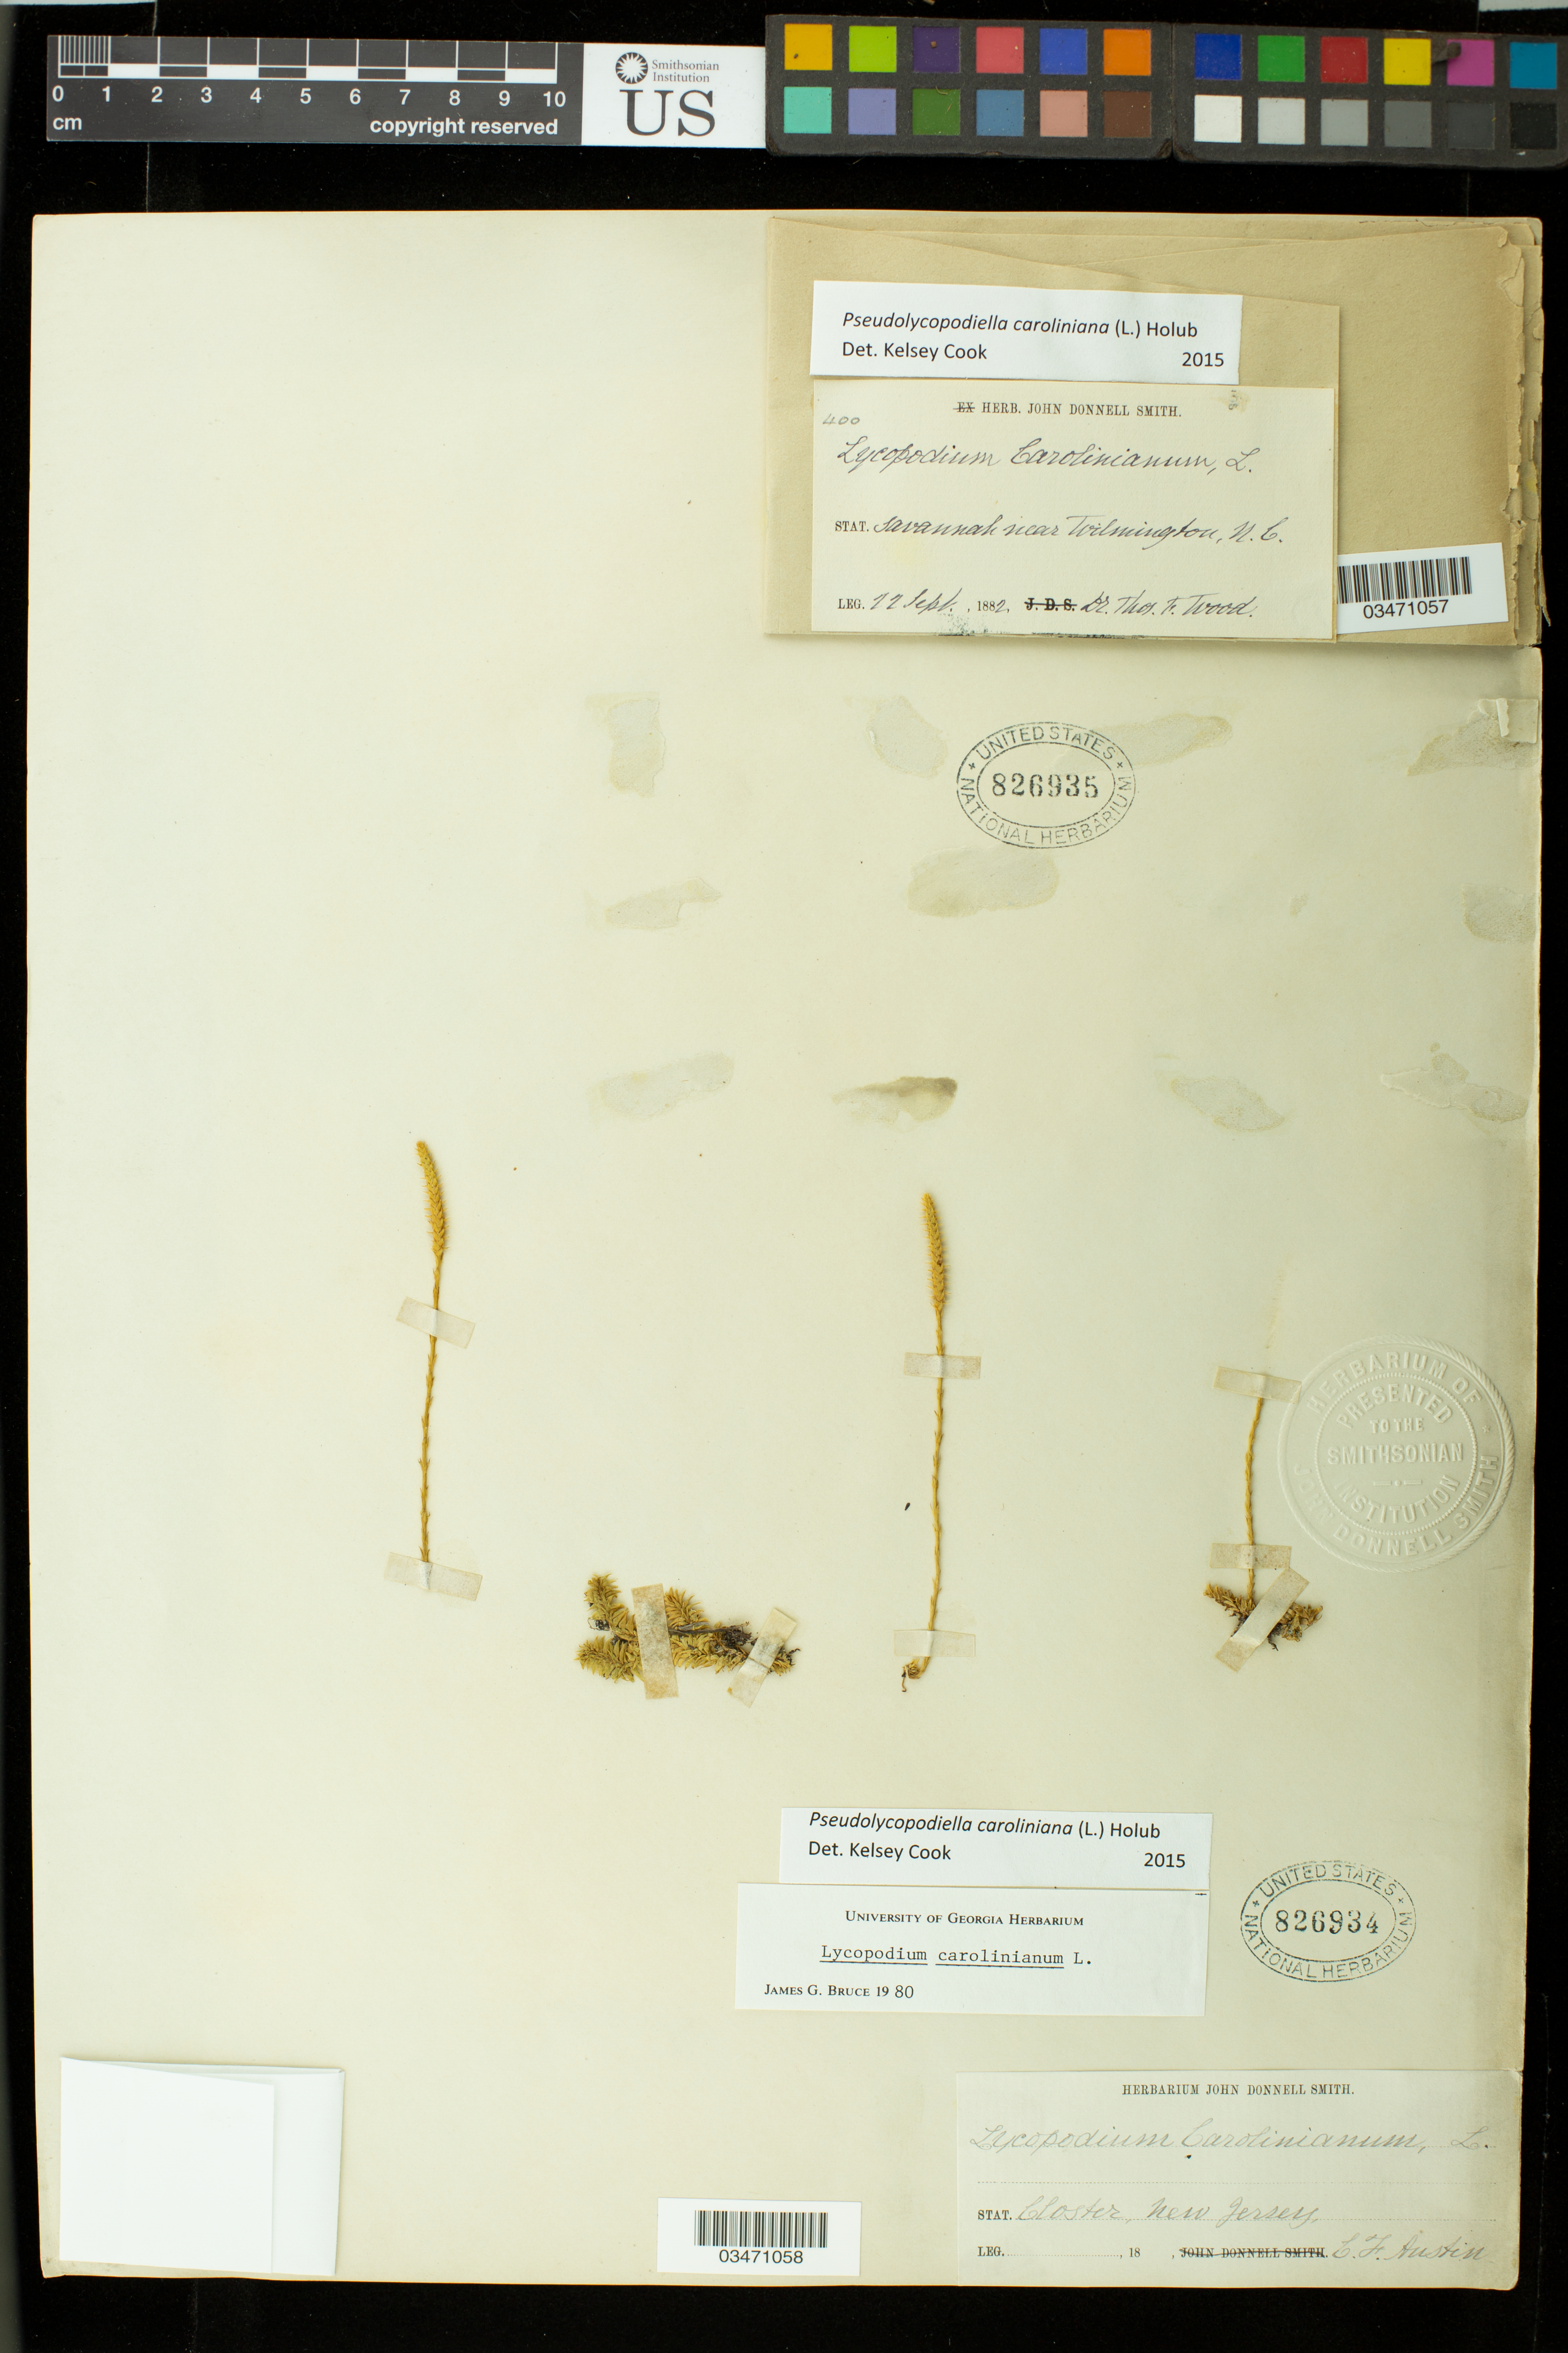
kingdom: Plantae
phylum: Tracheophyta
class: Lycopodiopsida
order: Lycopodiales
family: Lycopodiaceae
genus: Pseudolycopodiella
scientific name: Pseudolycopodiella caroliniana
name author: (L.) Holub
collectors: C. Austin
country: United States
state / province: New Jersey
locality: Closter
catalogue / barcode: US 826934